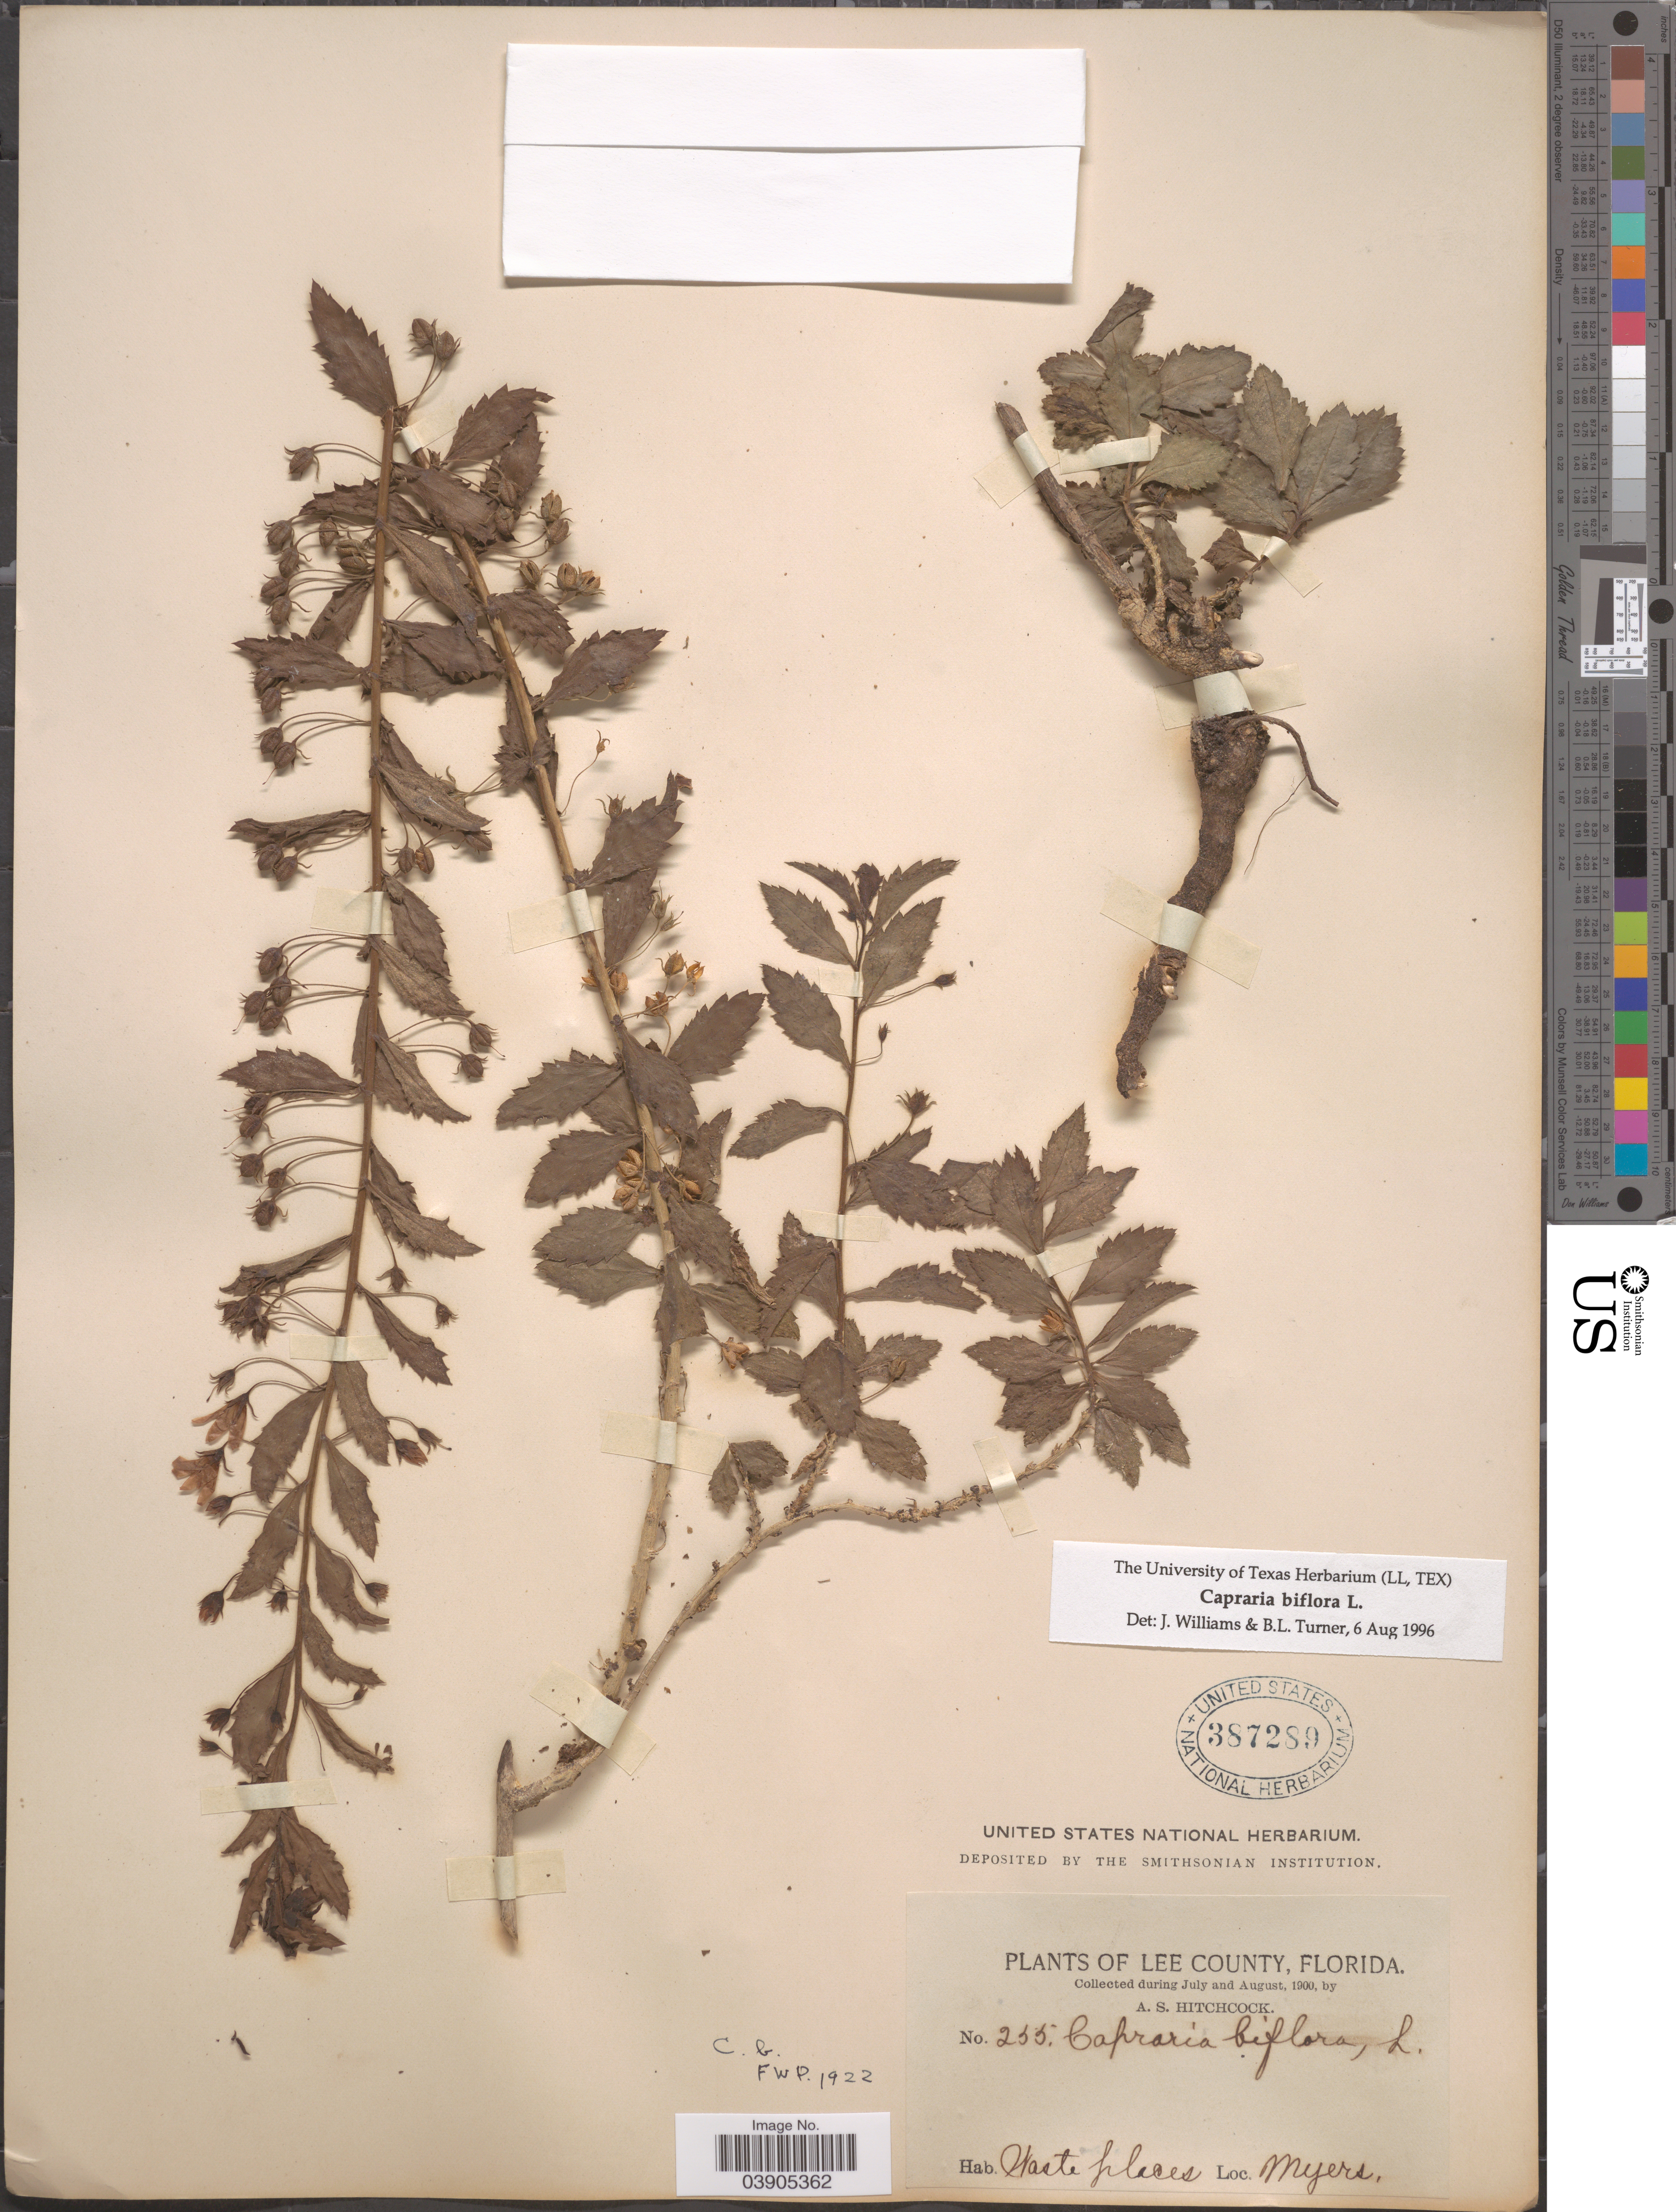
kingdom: Plantae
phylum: Tracheophyta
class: Magnoliopsida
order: Lamiales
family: Scrophulariaceae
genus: Capraria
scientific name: Capraria biflora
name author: L.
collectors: A. S. Hitchcock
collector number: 255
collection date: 1900-07/1900-08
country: United States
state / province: Florida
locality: Lee County. Waste places. Myers.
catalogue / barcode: US 387289